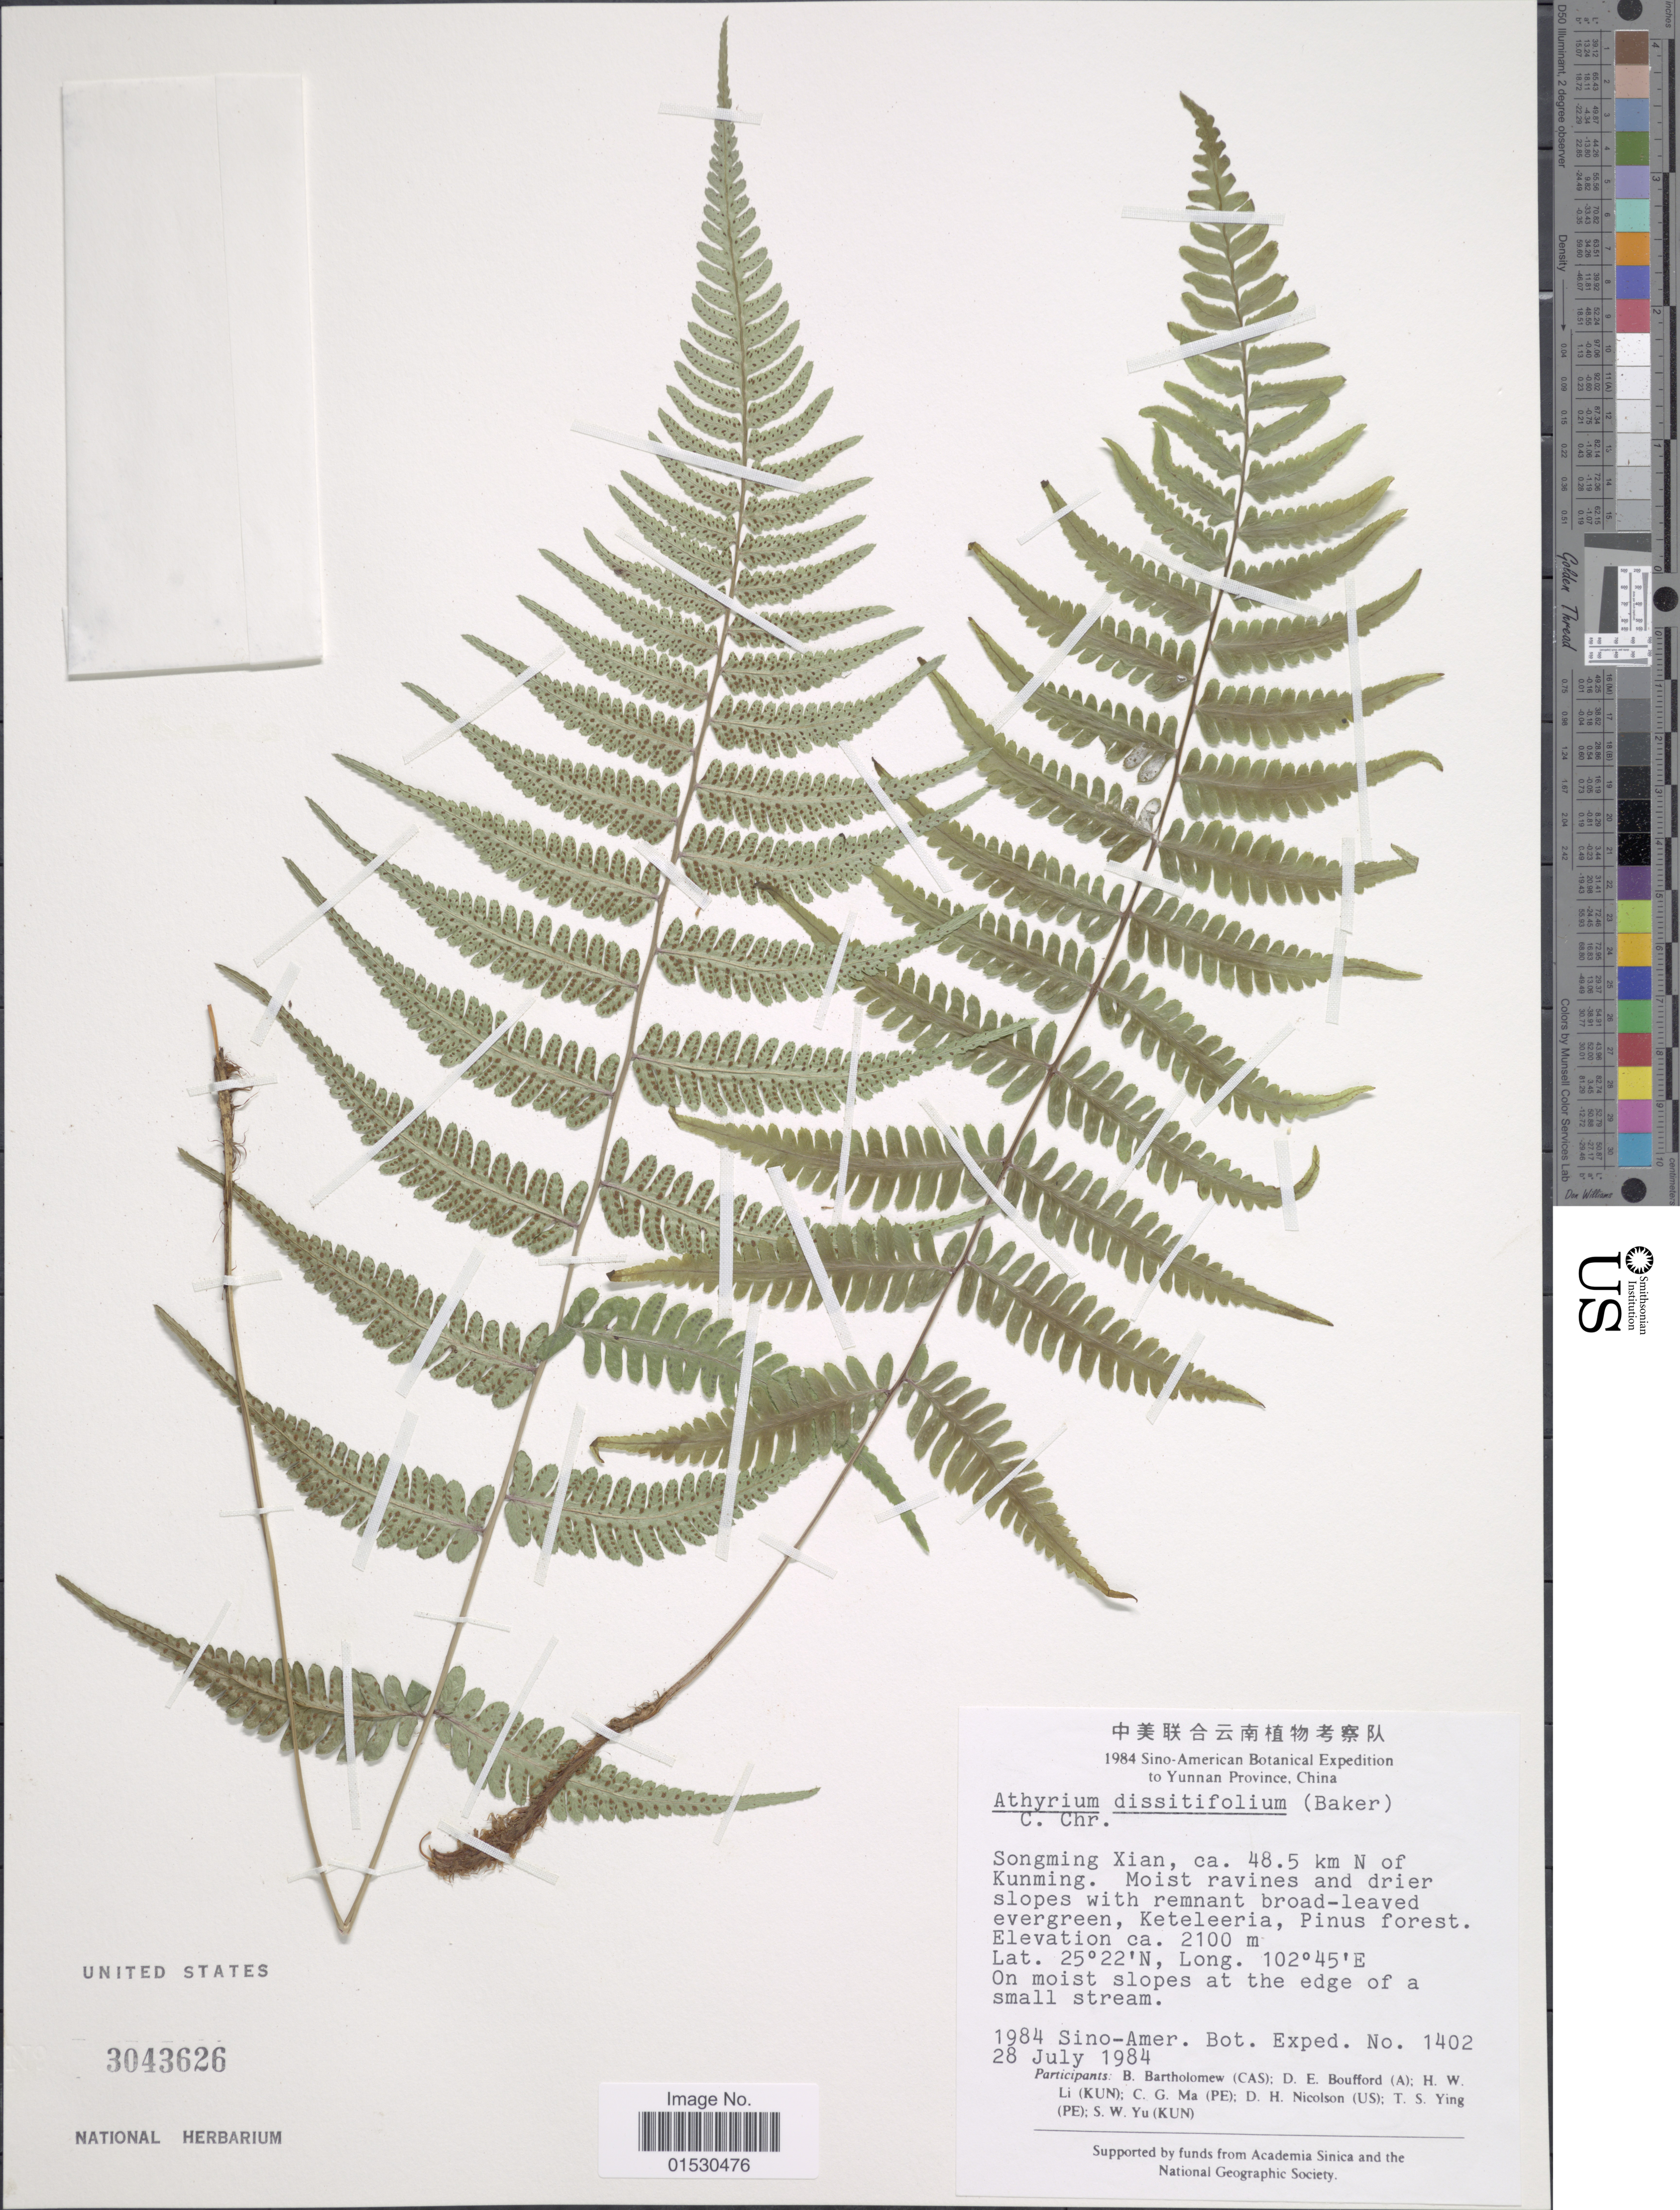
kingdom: Plantae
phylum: Tracheophyta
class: Polypodiopsida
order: Polypodiales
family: Athyriaceae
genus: Athyrium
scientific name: Athyrium dissitifolium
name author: (Baker) C. Chr.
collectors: Sino-Amer. Bot. Exped. 1984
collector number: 1402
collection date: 1984-07-28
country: China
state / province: Yunnan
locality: Songming Xian, ca. 48.5 km N of Kunmig. Moist ravines and drier slopes with remnant broad-leaved evergreen, Keteleeria, Pinus forest. On moist slopes at the edge of small stream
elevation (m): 2100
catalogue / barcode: US 3043626